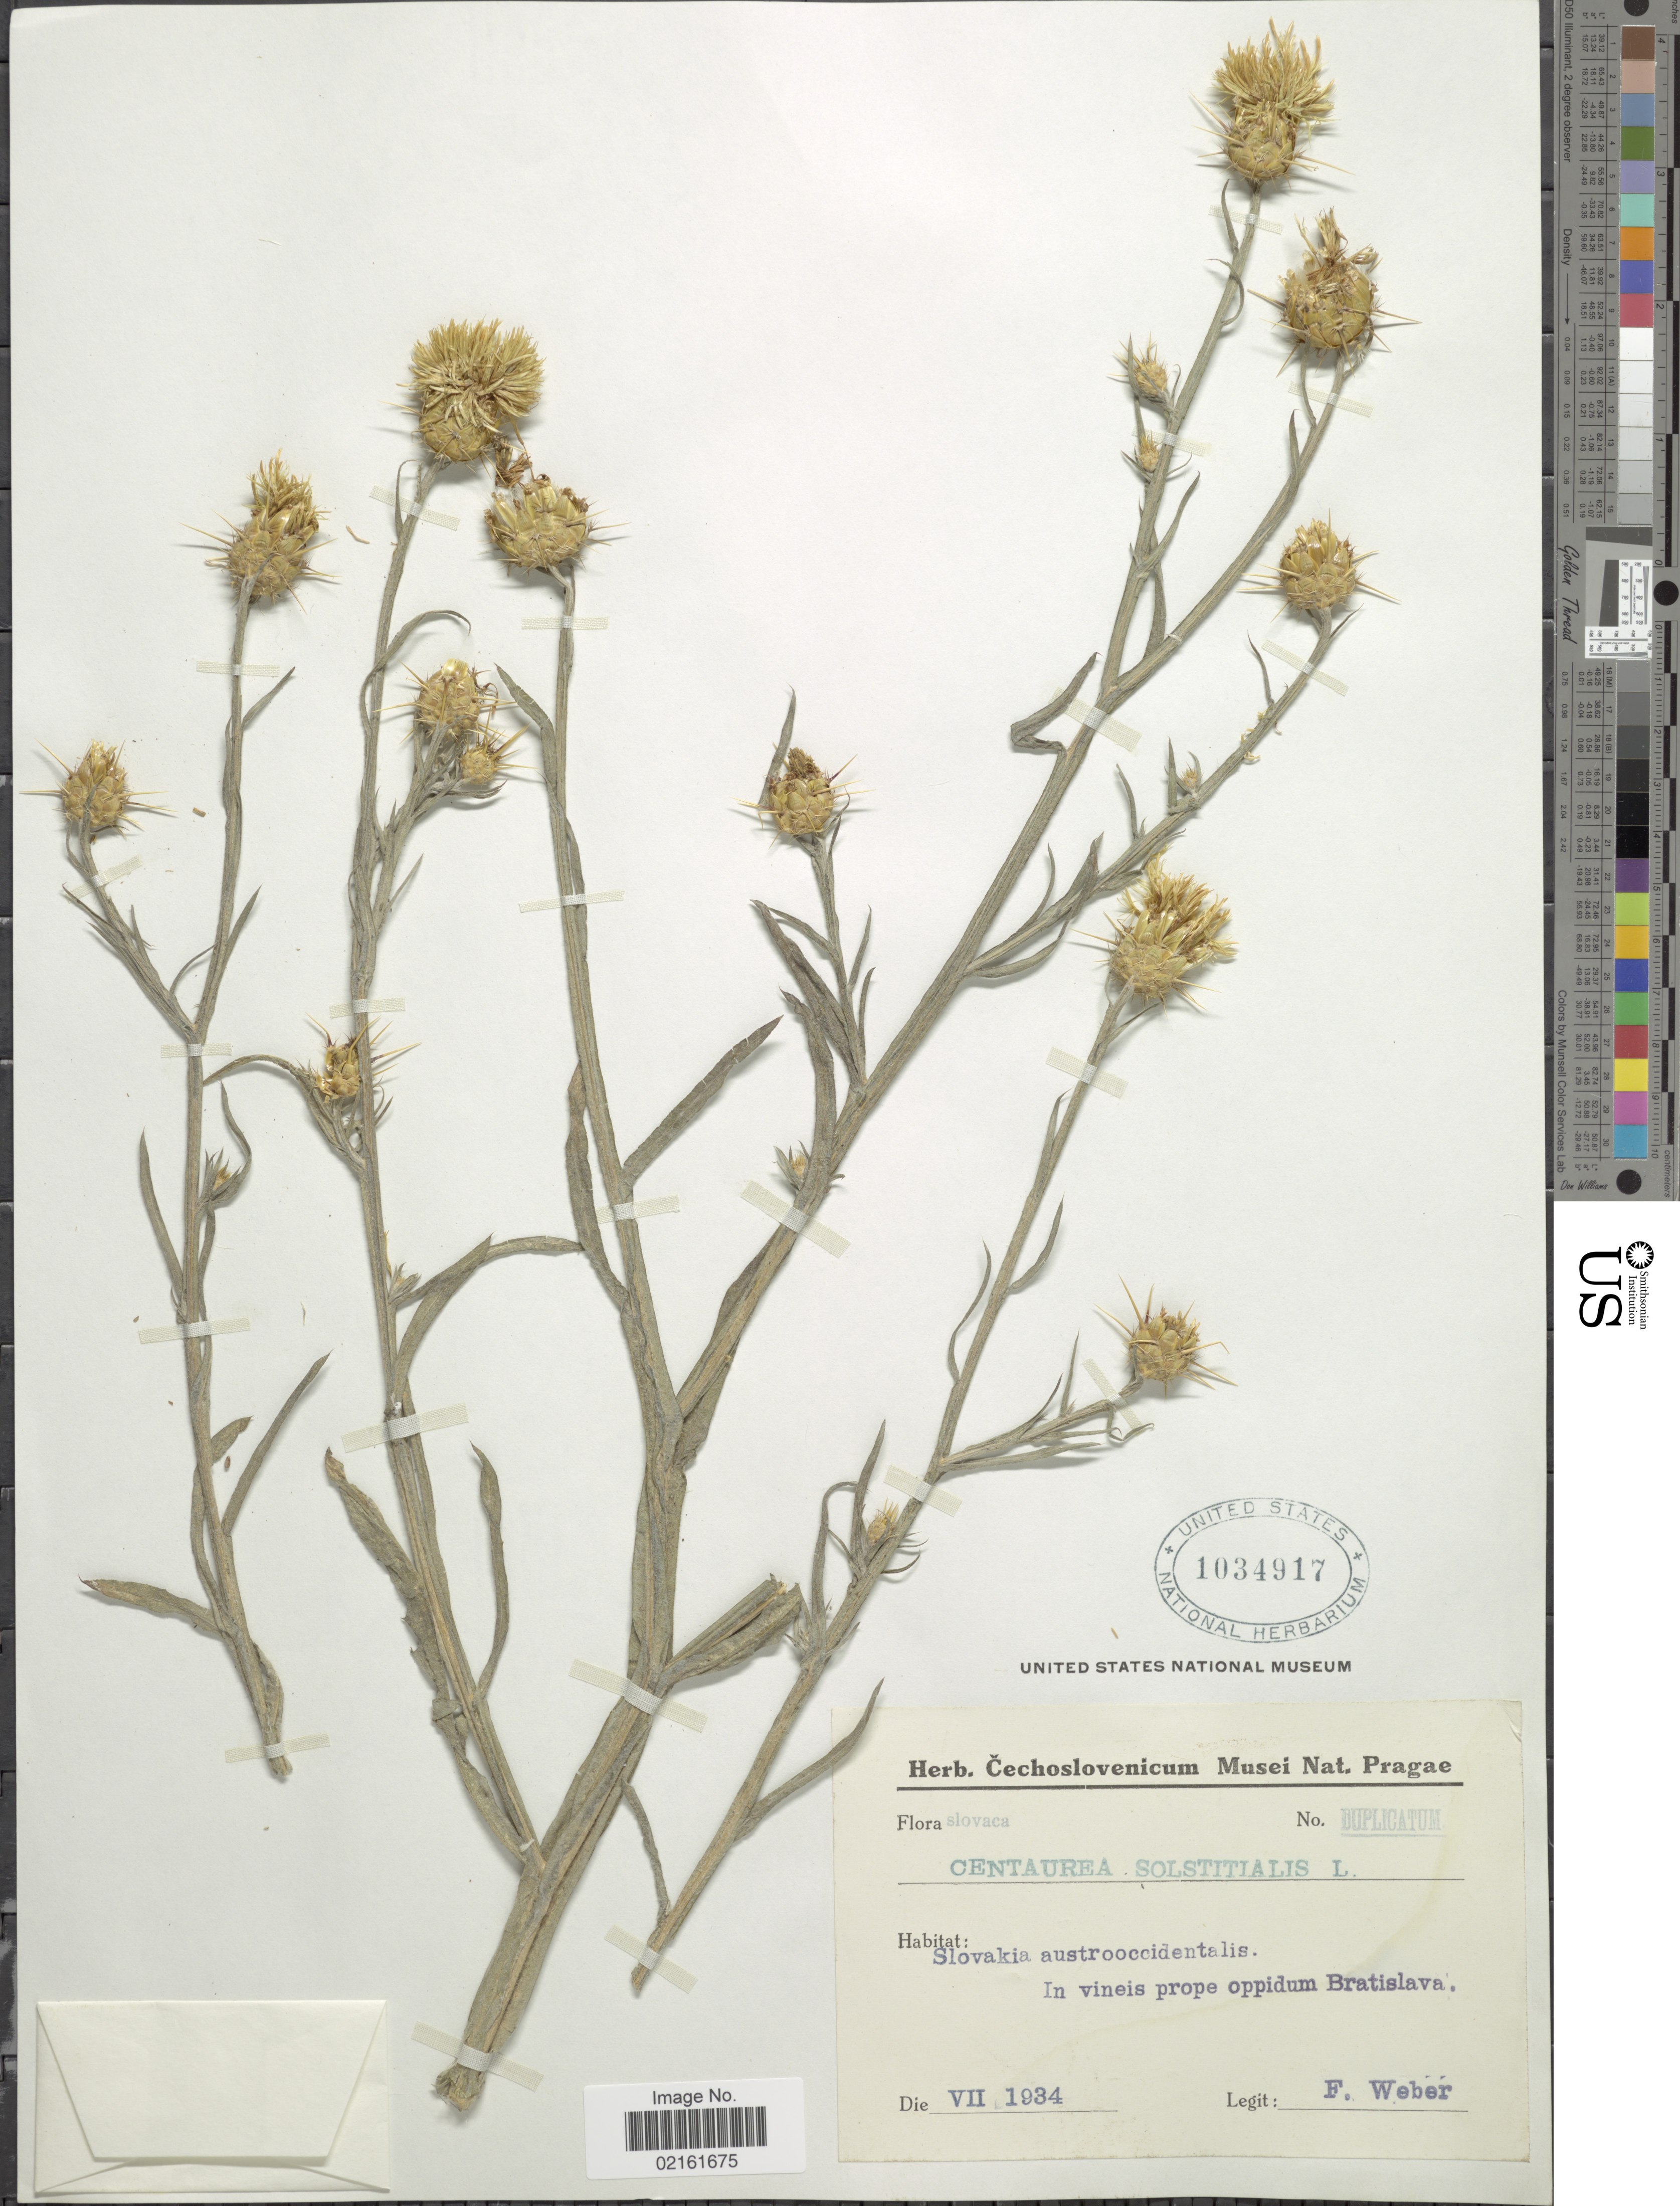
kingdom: Plantae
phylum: Tracheophyta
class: Magnoliopsida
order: Asterales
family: Asteraceae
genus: Centaurea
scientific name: Centaurea solstitialis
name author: L.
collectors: F. Weber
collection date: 1934-07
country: Slovakia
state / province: Bratislavsky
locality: Slovakia austrooccidentalis. In vineis prope oppidum Bratislava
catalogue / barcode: US 1034917